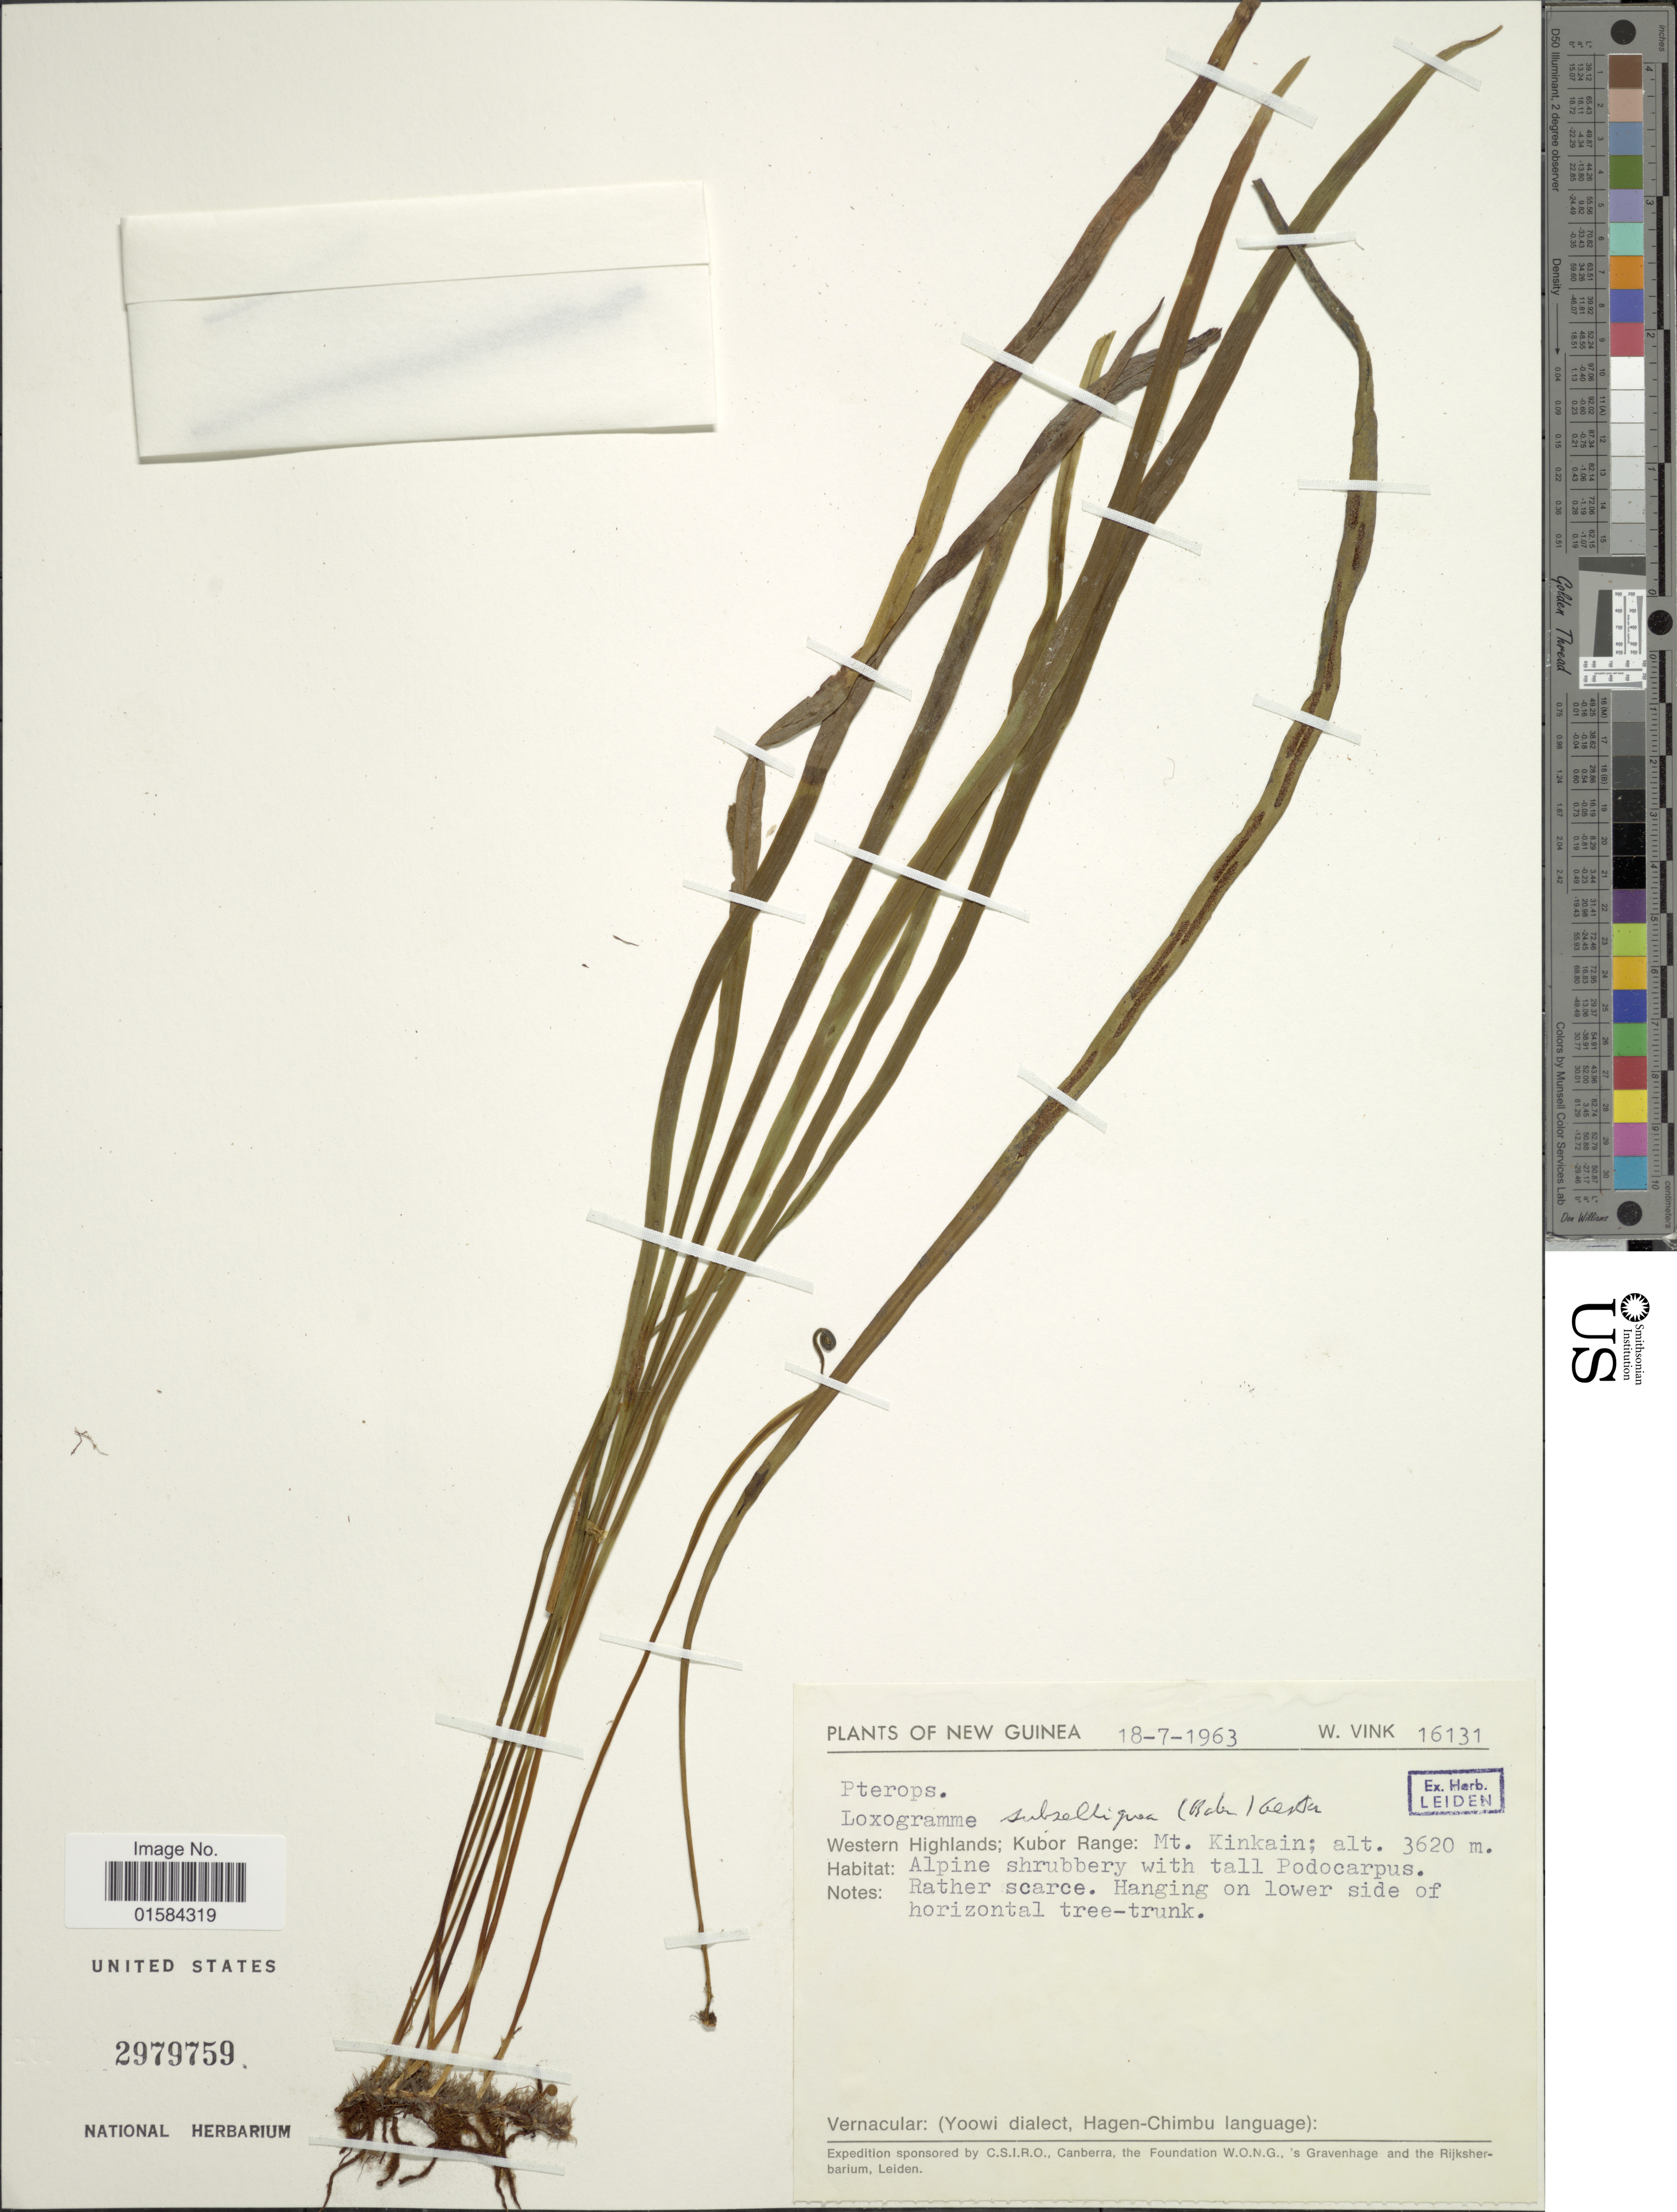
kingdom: Plantae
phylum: Tracheophyta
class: Polypodiopsida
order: Polypodiales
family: Polypodiaceae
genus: Loxogramme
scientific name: Loxogramme subselliguea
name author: (Baker) Alston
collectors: W. Vink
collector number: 16131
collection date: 1963-07-18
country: Papua New Guinea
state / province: Western Highlands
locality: New Guinea, Western Highlands; Kubor Range: Mt. Kinkain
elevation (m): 3620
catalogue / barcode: US 2979759